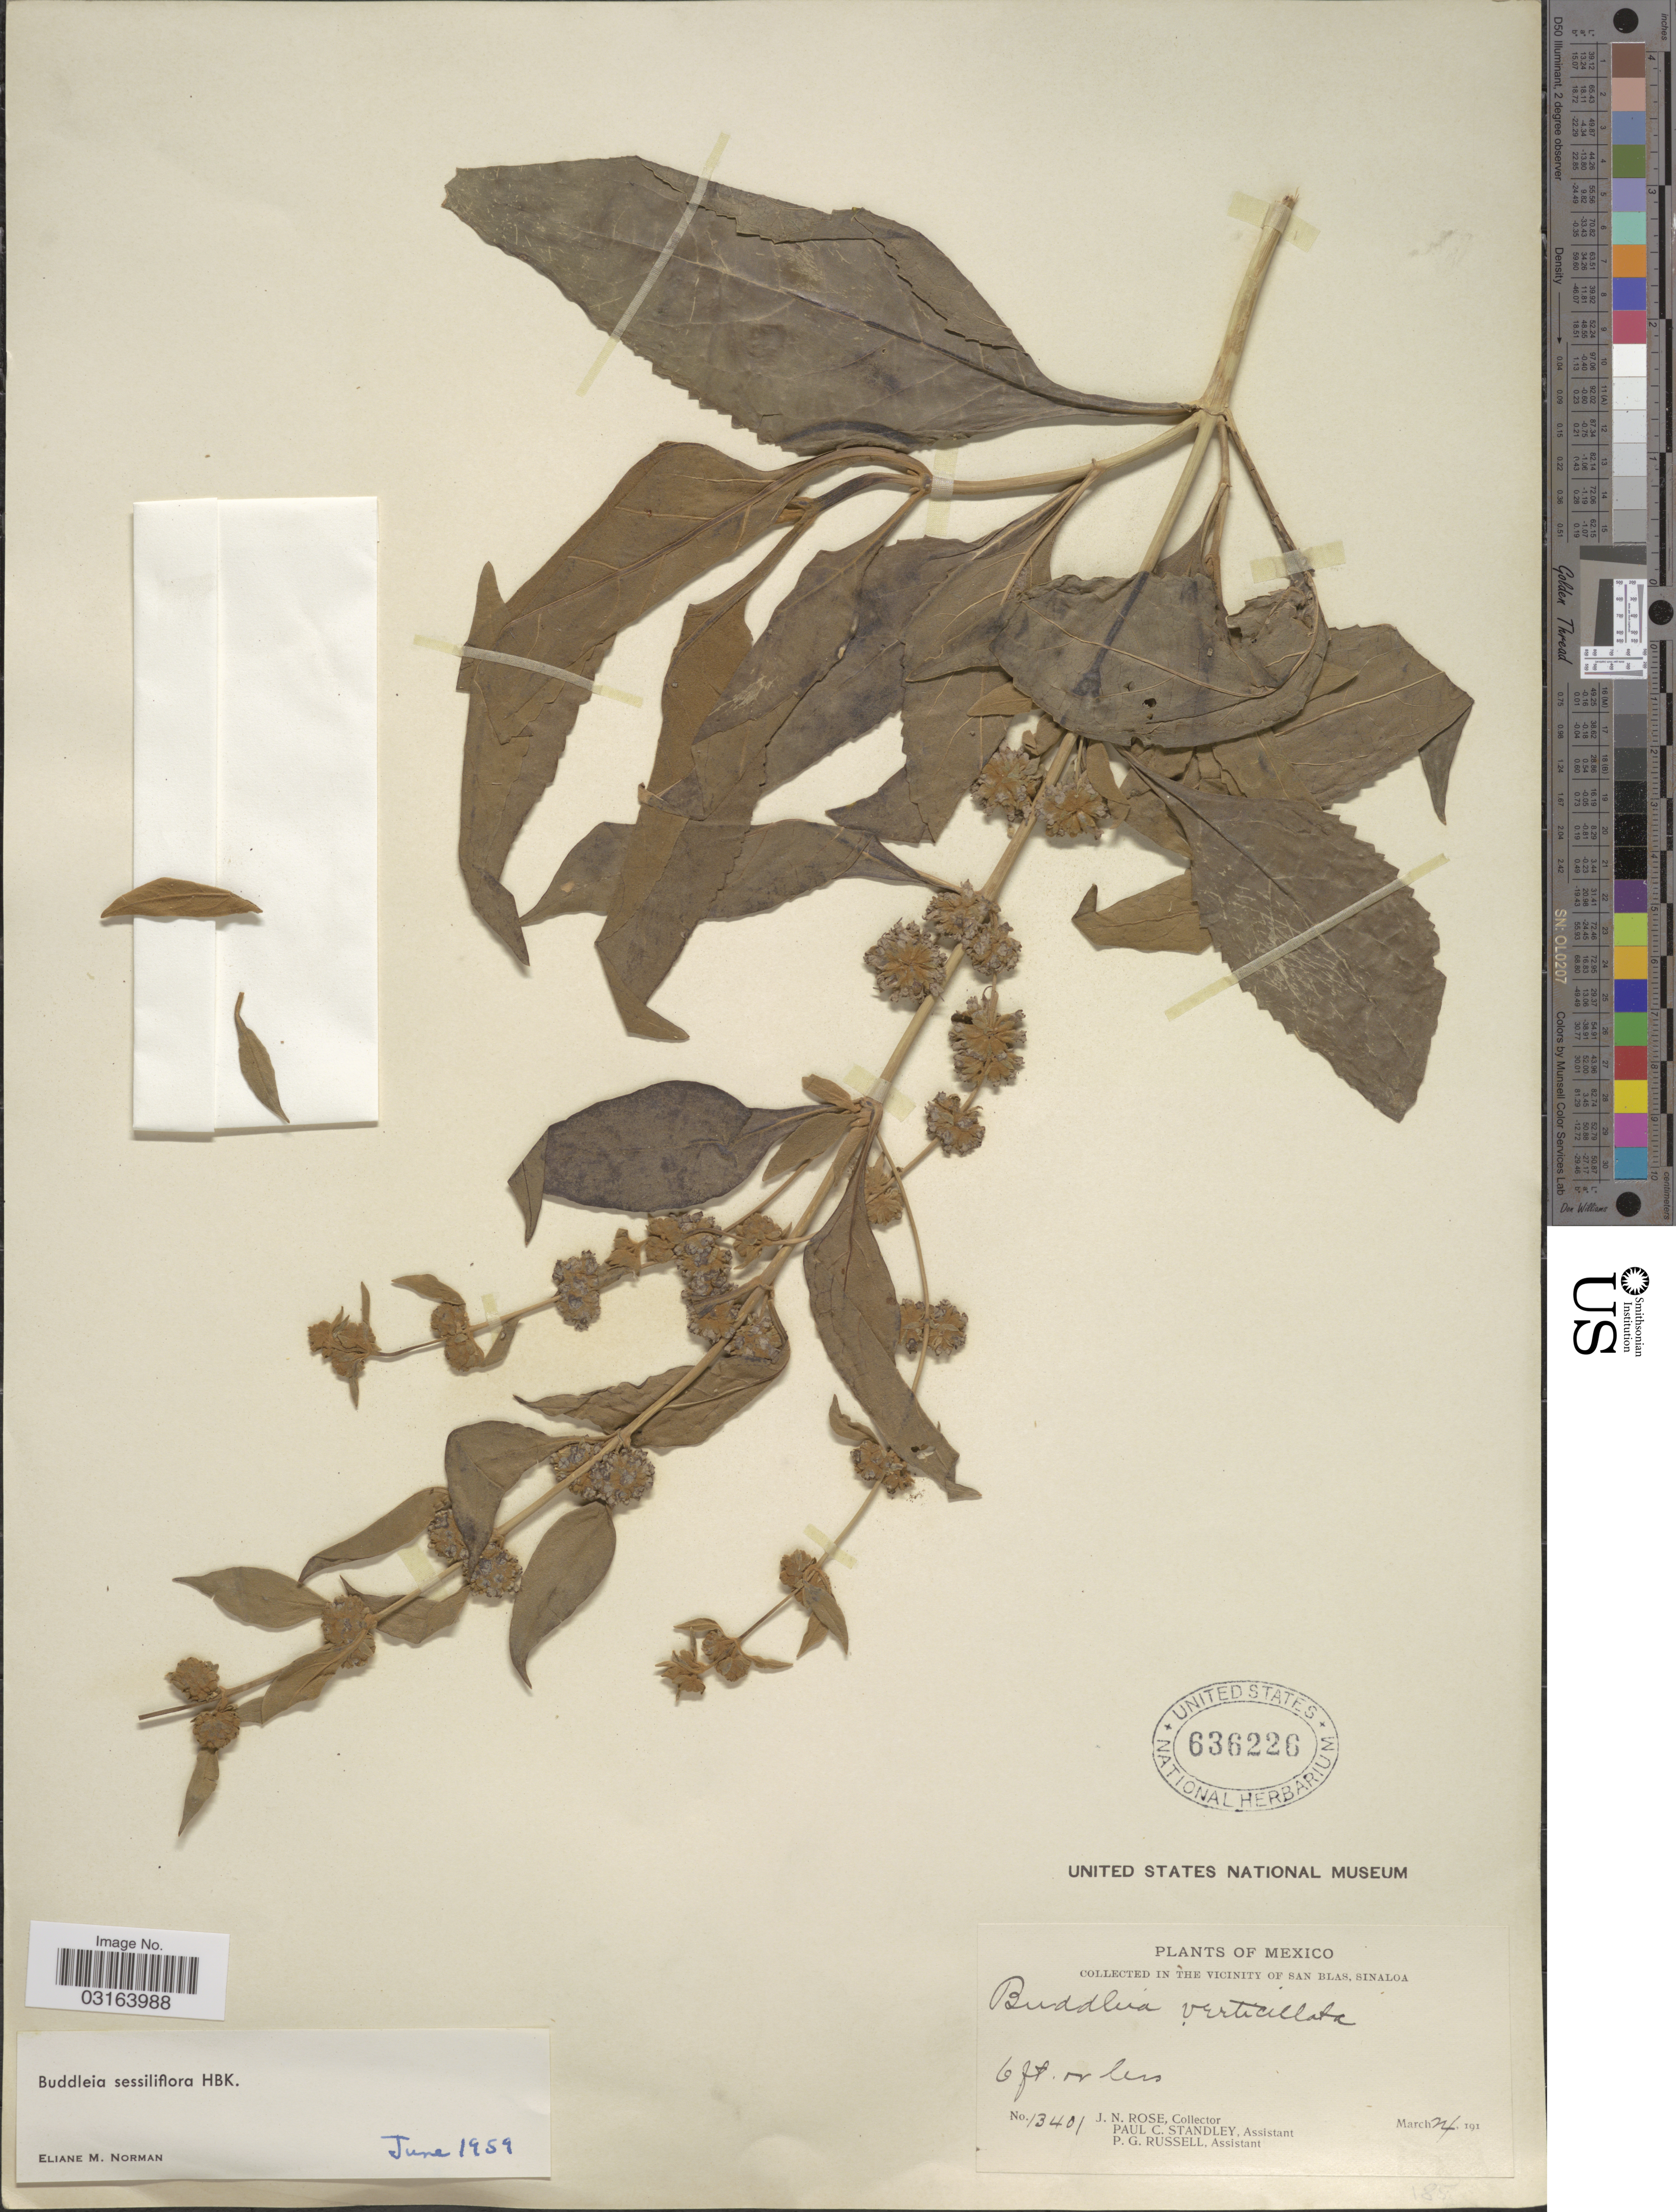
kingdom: Plantae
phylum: Tracheophyta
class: Magnoliopsida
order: Lamiales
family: Scrophulariaceae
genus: Buddleja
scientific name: Buddleja sessiliflora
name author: Kunth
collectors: J. N. Rose, P. C. Standley & P. G. Russell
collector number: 13401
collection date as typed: March 24, 191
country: Mexico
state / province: Sinaloa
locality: Vicinity of San Blas.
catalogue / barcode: US 636226